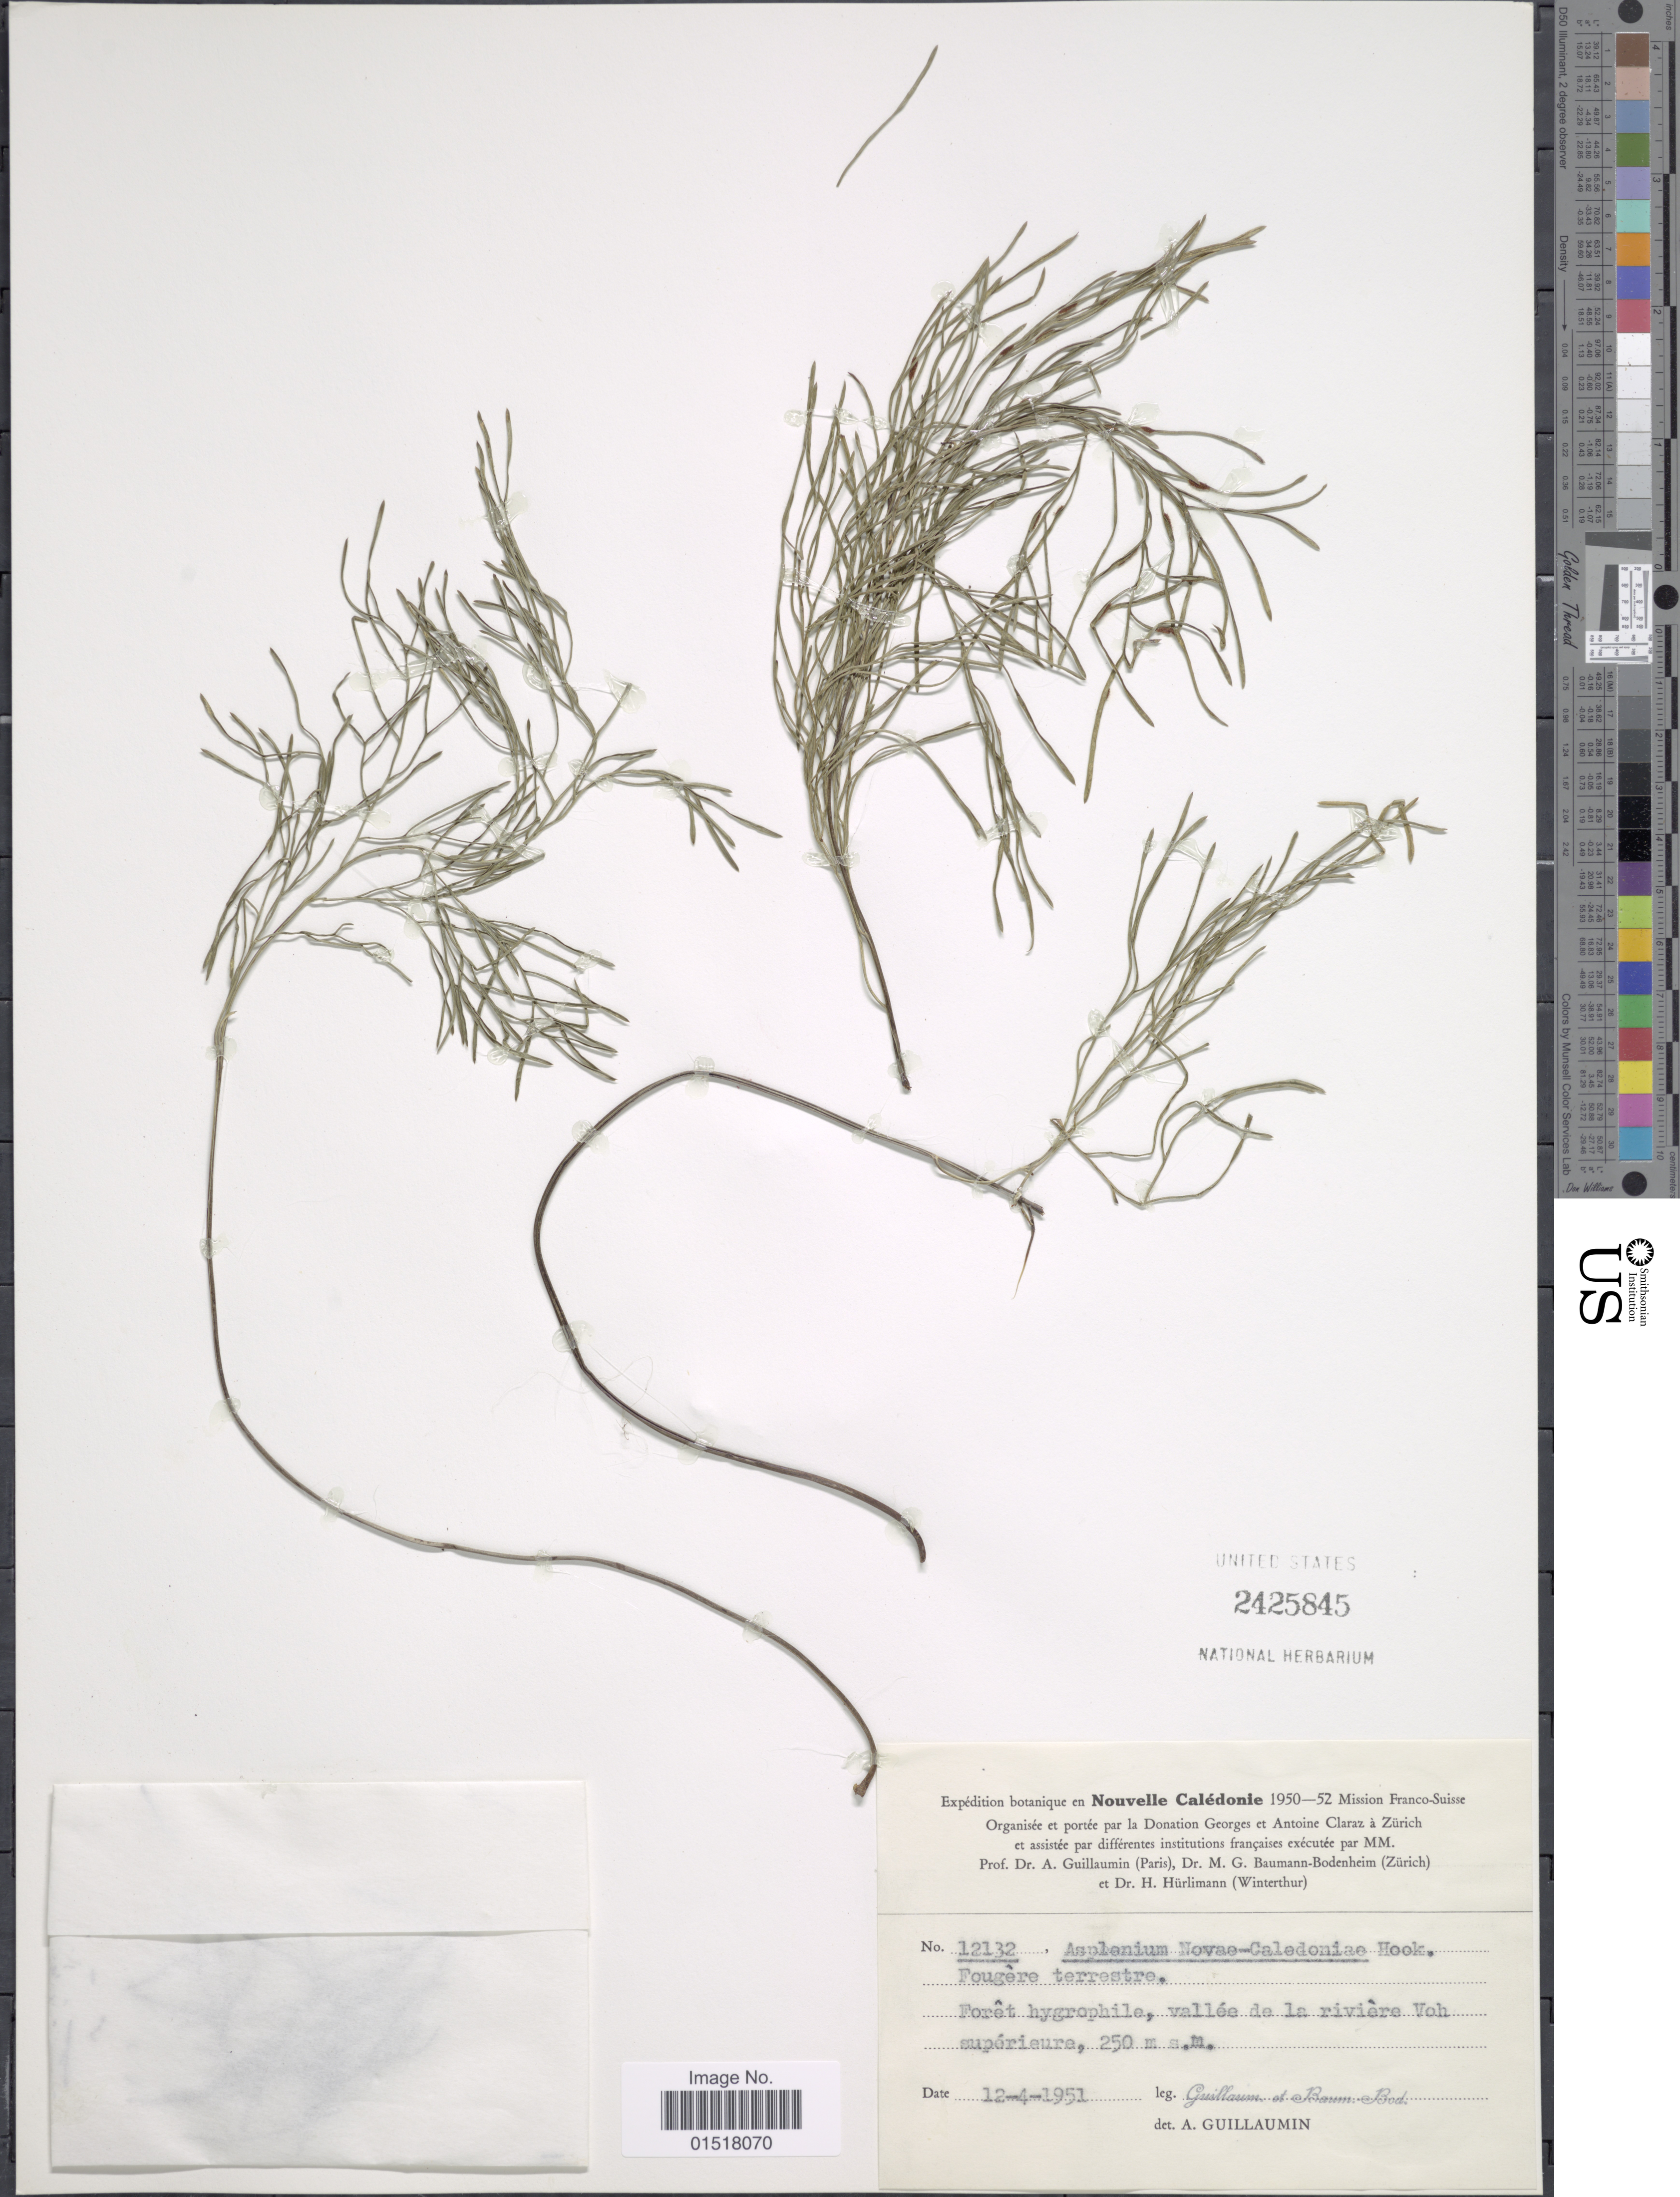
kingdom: Plantae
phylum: Tracheophyta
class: Polypodiopsida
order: Polypodiales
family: Aspleniaceae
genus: Asplenium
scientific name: Asplenium novae-caledoniae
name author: Hook.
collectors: A. Guillaumin & M. G. Baumann-Bodenheim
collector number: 12132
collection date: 1951-04-12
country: New Caledonia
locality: Fougère terrestre. Forêt hygrophile, vallée de la rivière Voh supérieure.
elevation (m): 250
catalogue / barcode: US 2425845